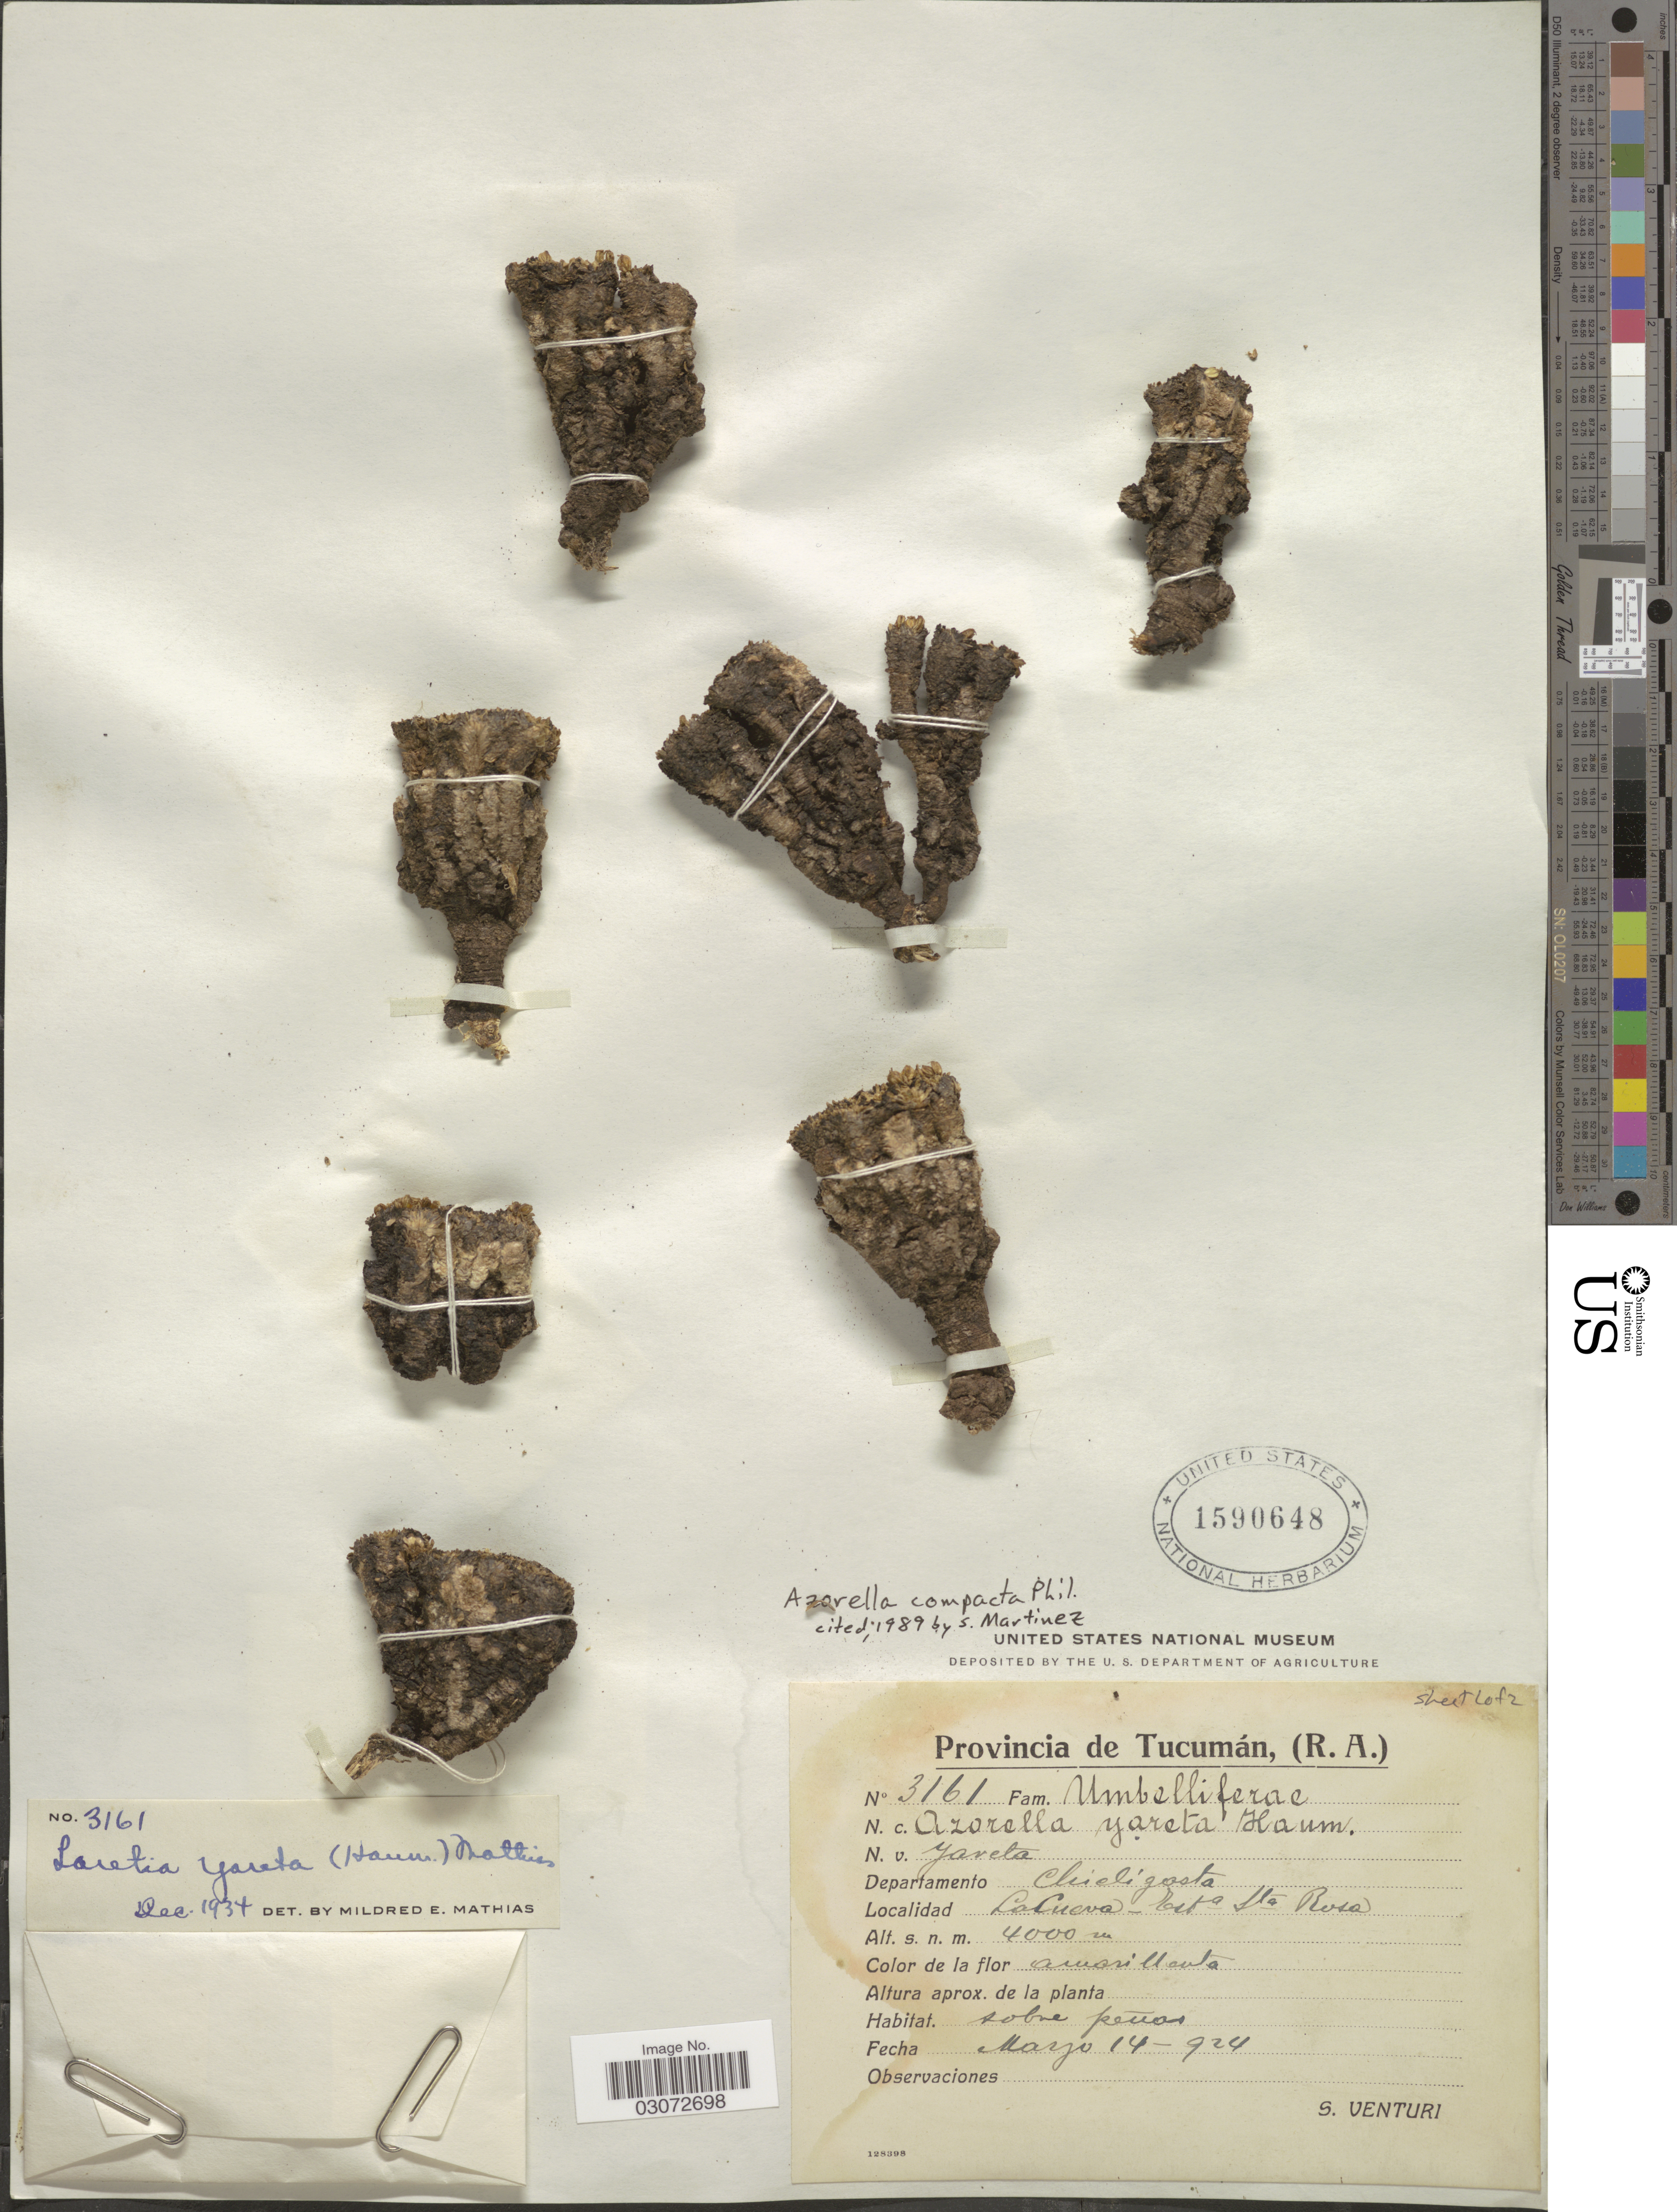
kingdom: Plantae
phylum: Tracheophyta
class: Magnoliopsida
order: Apiales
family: Apiaceae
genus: Azorella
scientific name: Azorella compacta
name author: Phil.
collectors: S. Venturi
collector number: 3161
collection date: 1924-03-14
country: Argentina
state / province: Tucuman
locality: Departamento Chicligasta. La Cueva-Esta Sta Rosa.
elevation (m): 4000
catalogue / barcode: US 1590648